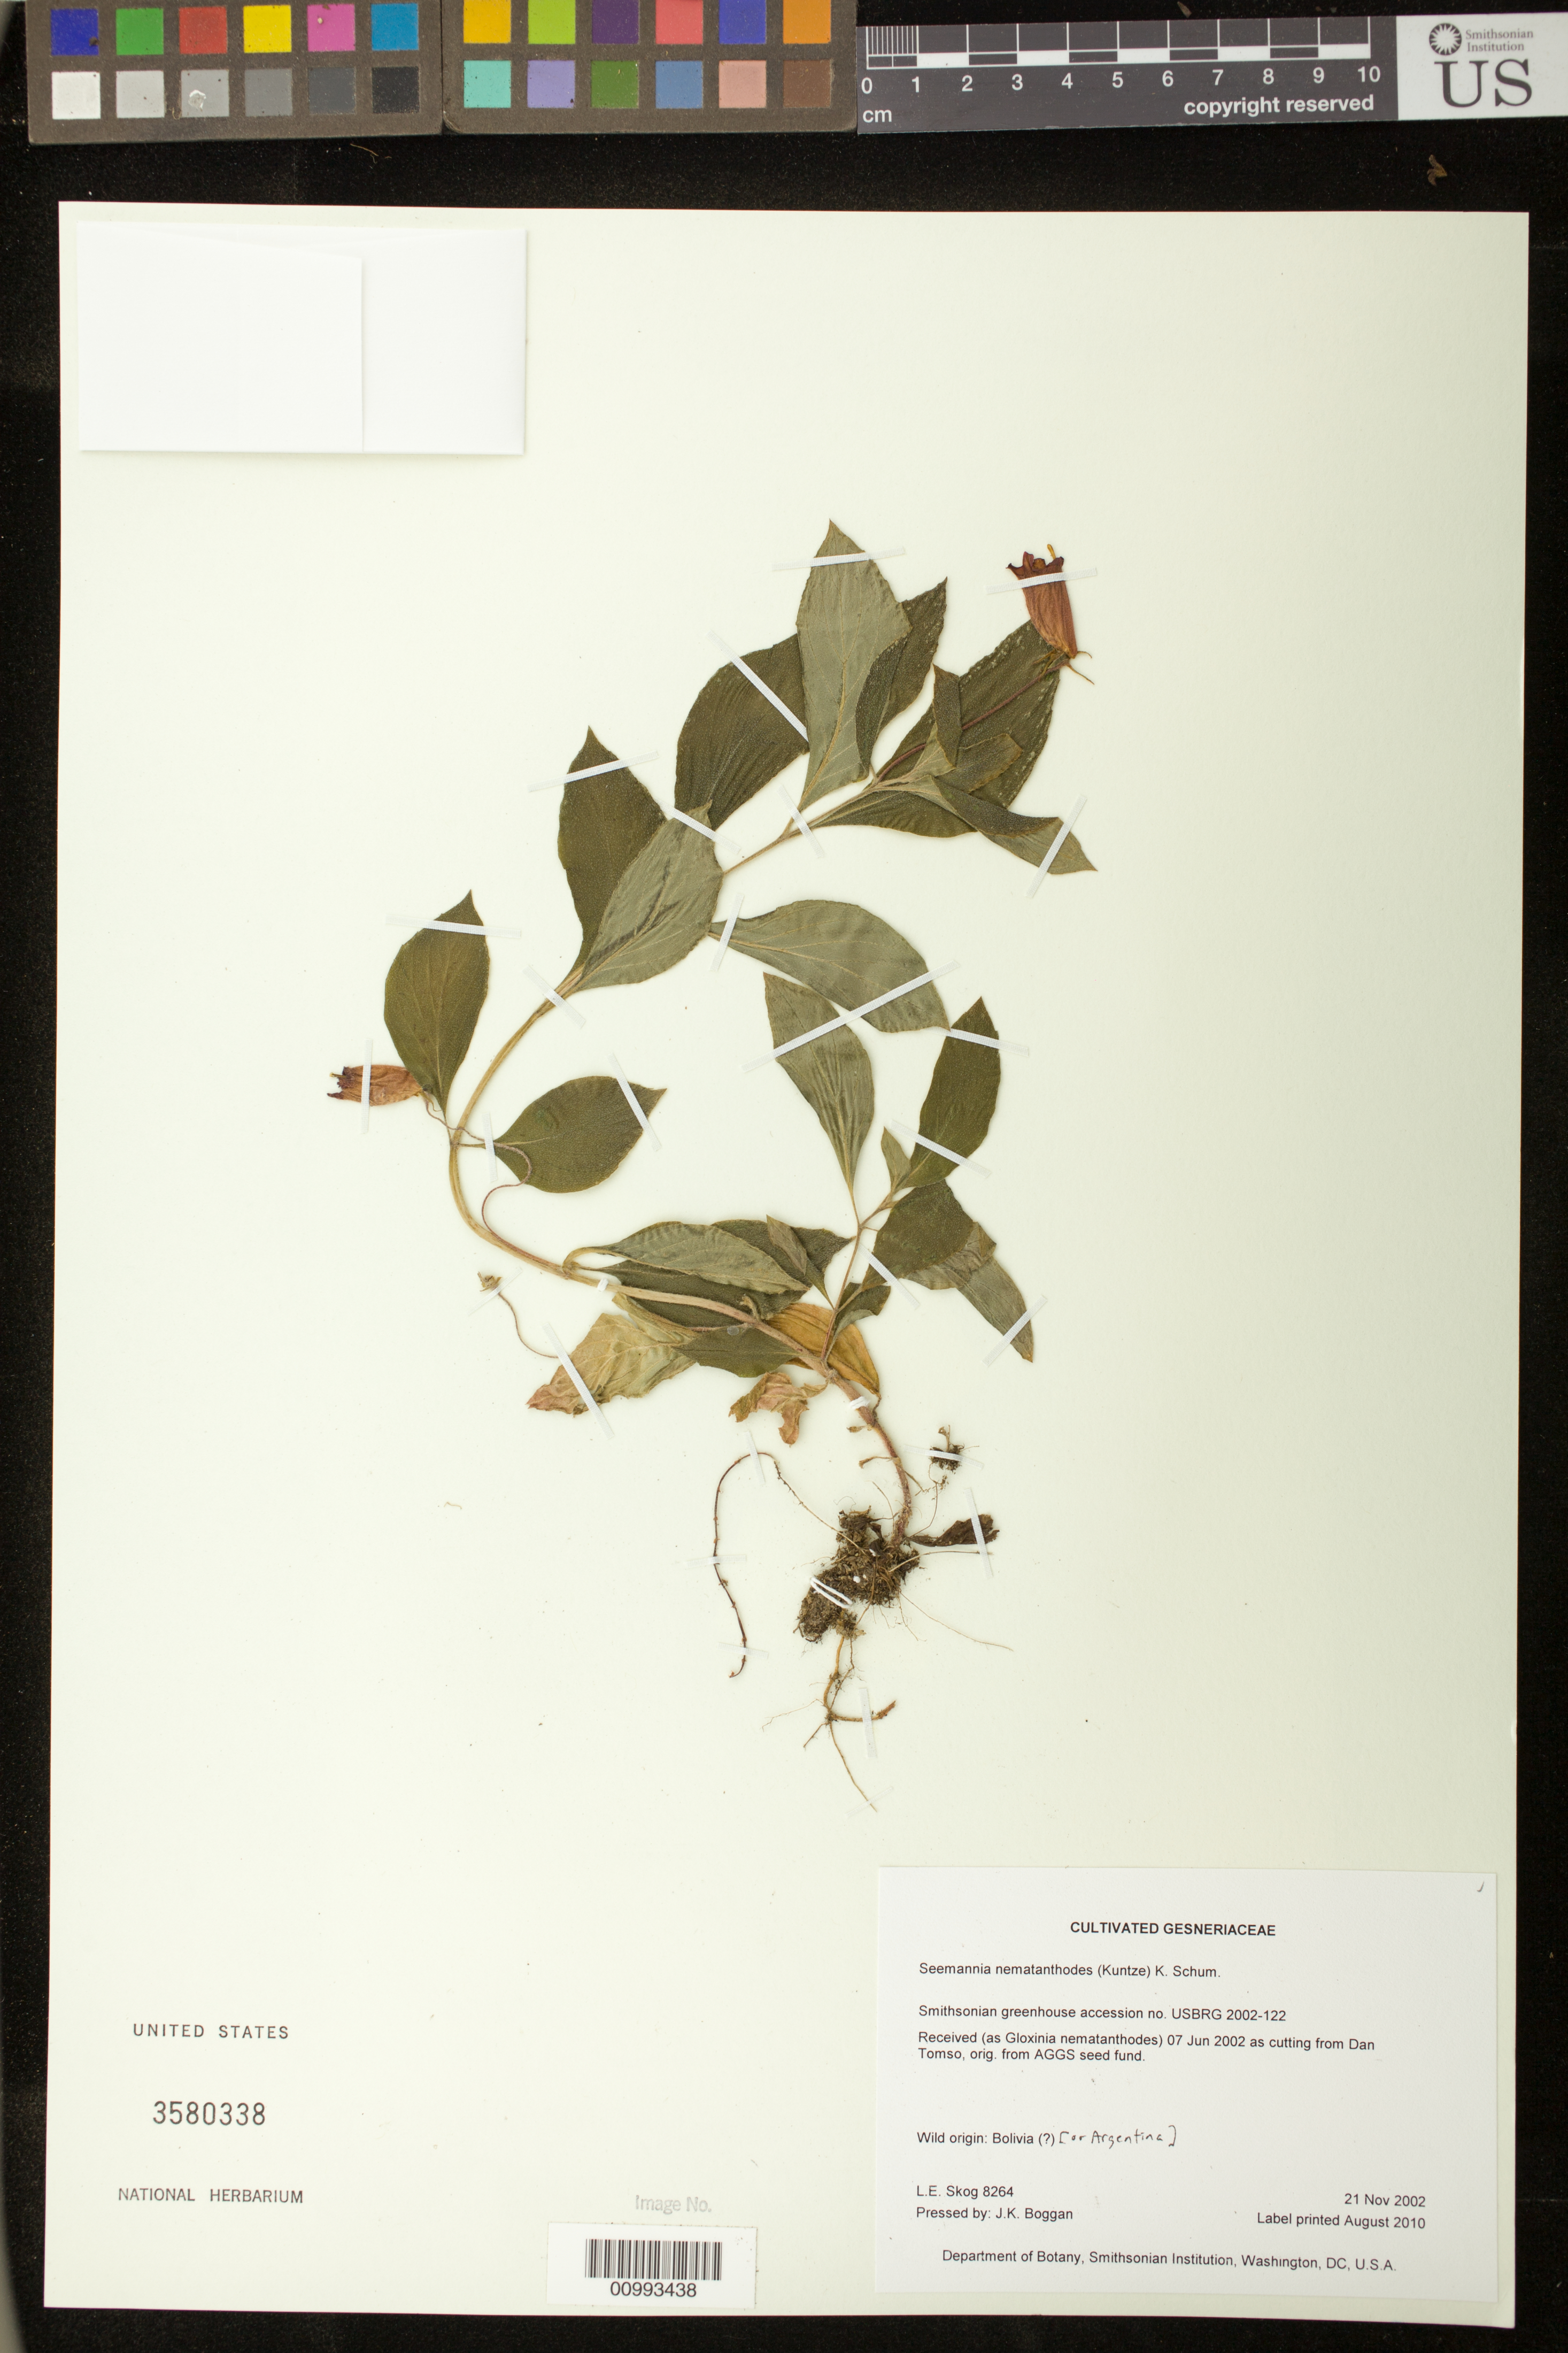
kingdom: Plantae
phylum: Tracheophyta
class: Magnoliopsida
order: Lamiales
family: Gesneriaceae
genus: Seemannia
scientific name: Seemannia nematanthodes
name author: (Kuntze) K. Schum.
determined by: Boggan, J. K., (US), NMNH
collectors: L. E. Skog & J. K. Boggan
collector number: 8264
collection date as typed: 21 Nov 2002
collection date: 2002-11-21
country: United States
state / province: District of Columbia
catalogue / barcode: US 3580338